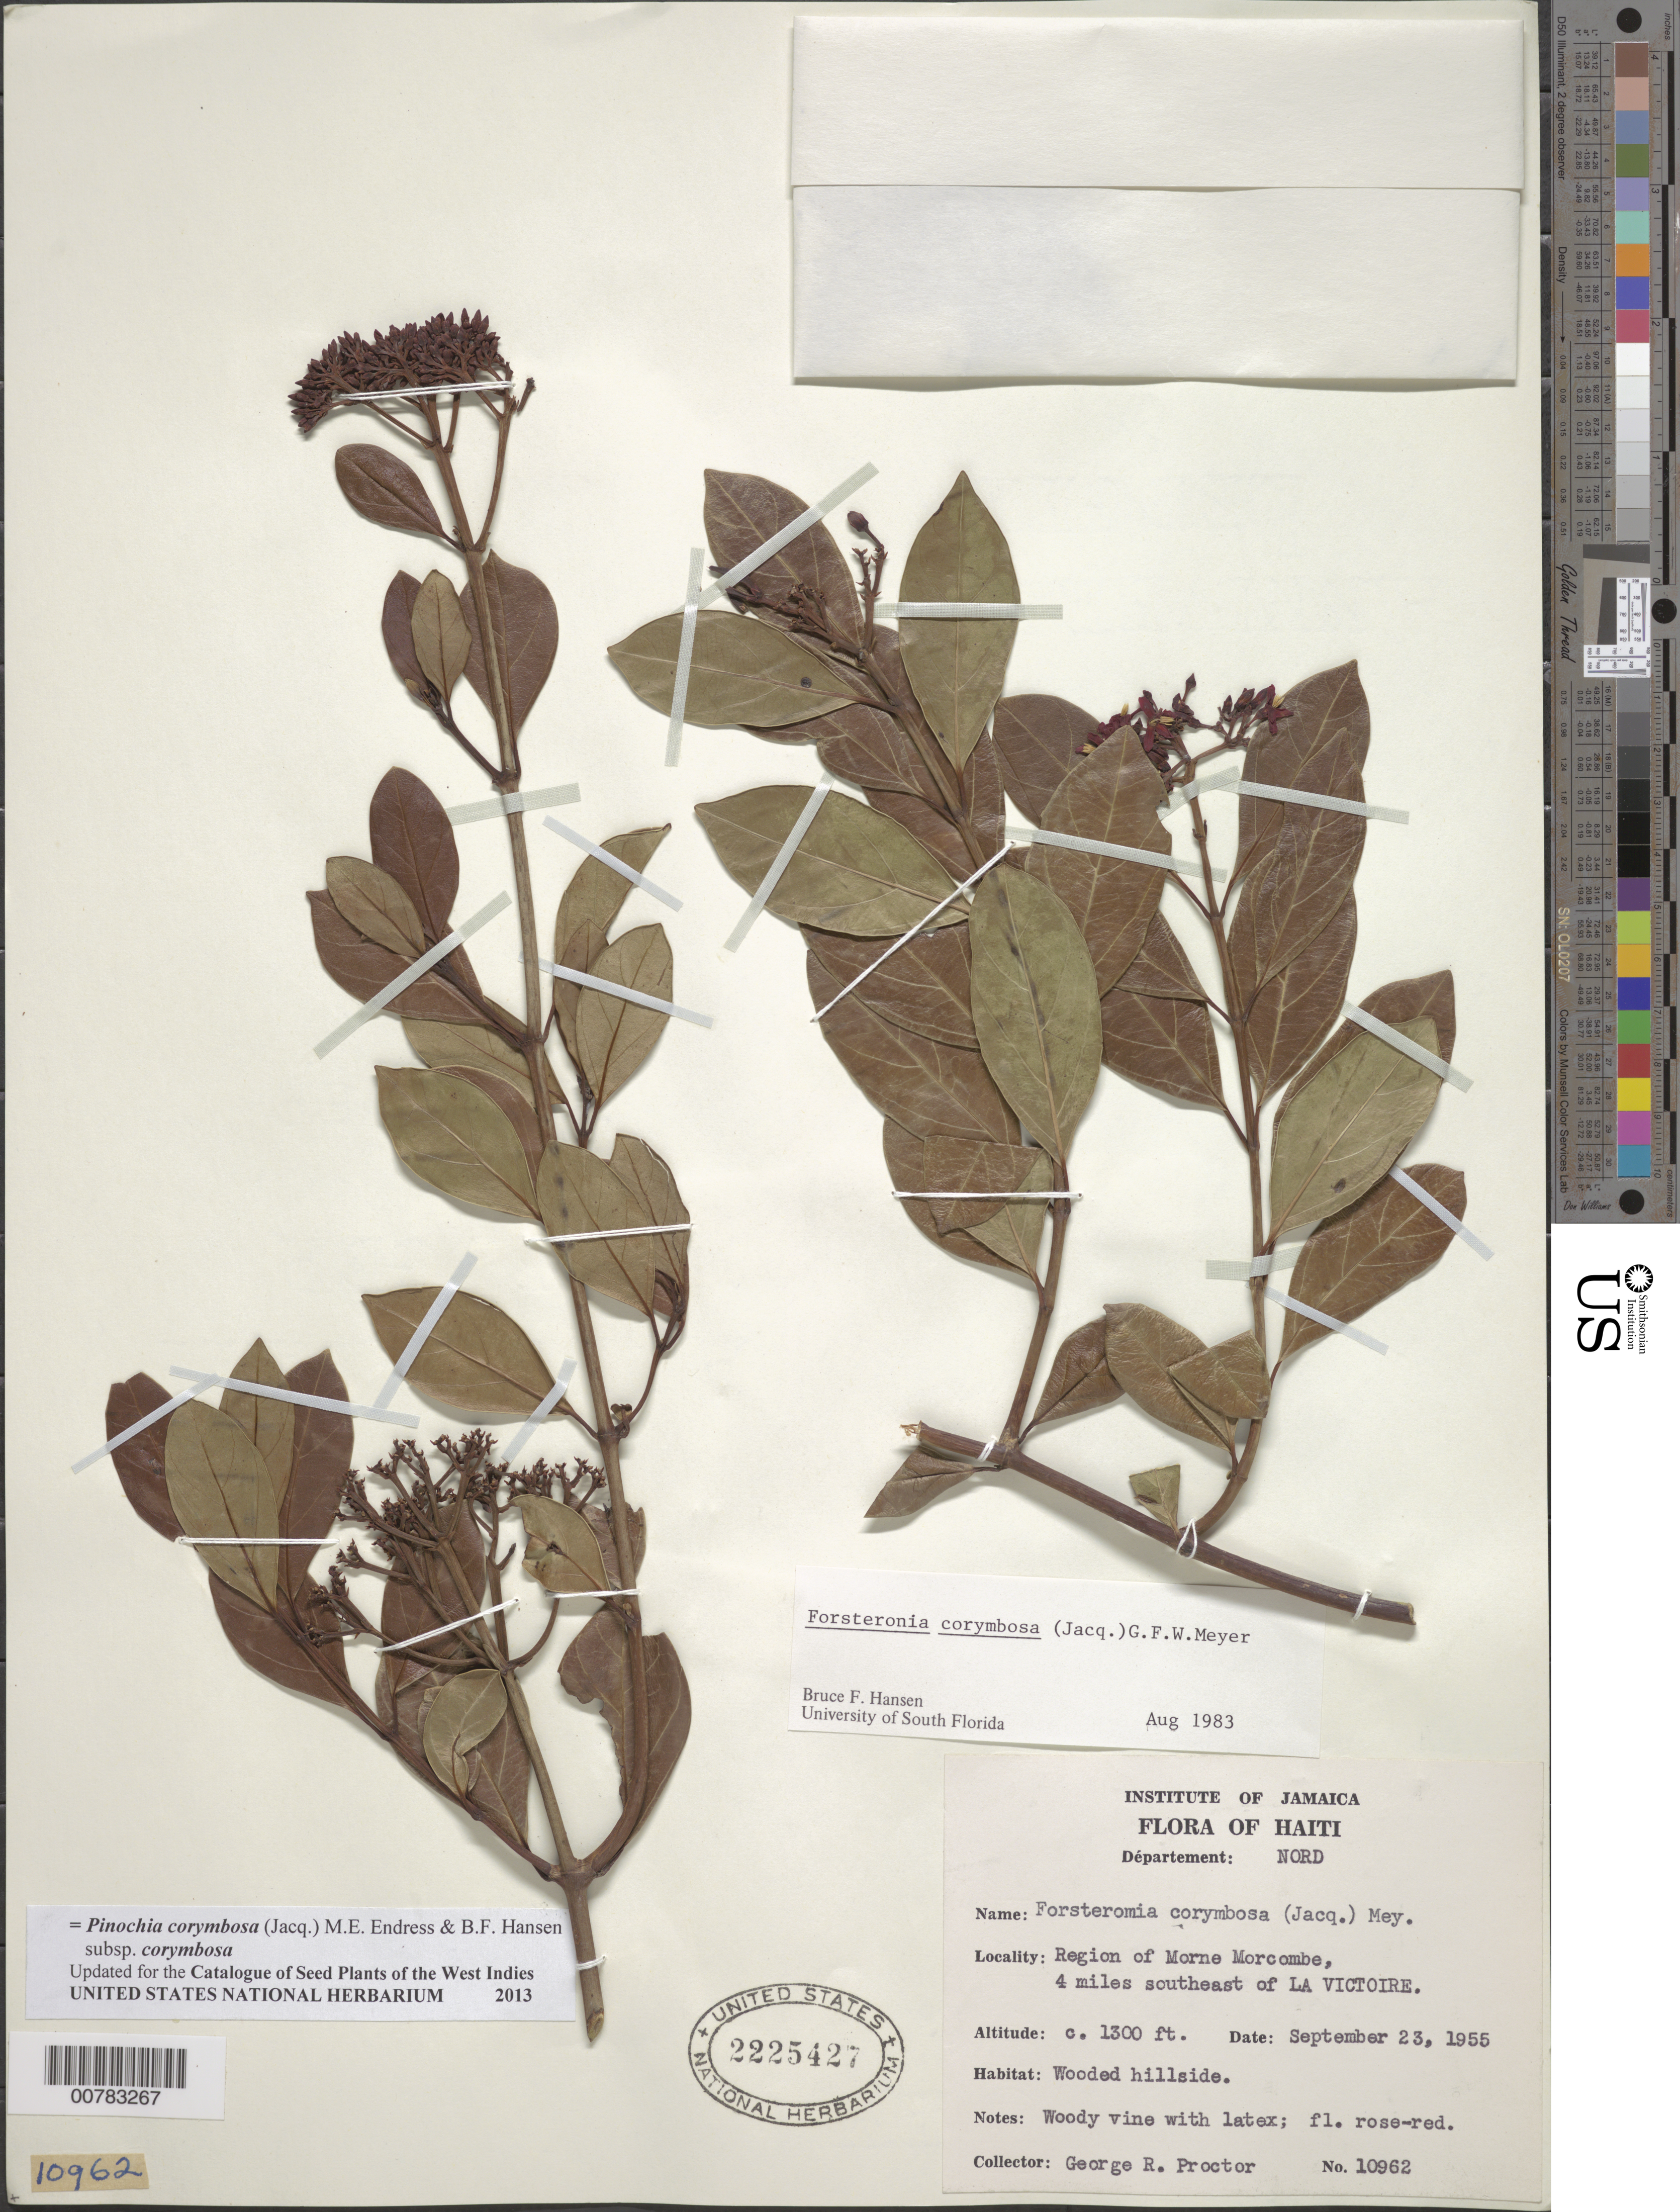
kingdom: Plantae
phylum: Tracheophyta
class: Magnoliopsida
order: Gentianales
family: Apocynaceae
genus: Pinochia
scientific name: Pinochia corymbosa subsp. corymbosa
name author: (Jacq.) M.E. Endress & B.F. Hansen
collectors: G. R. Proctor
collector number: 10962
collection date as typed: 23 Sep 1955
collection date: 1955-09-23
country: Haiti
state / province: Nord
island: Hispaniola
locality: Region of Morne Morcombe, 4 miles southeast of La Victoire.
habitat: Wooded hillside.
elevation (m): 396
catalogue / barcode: US 2225427